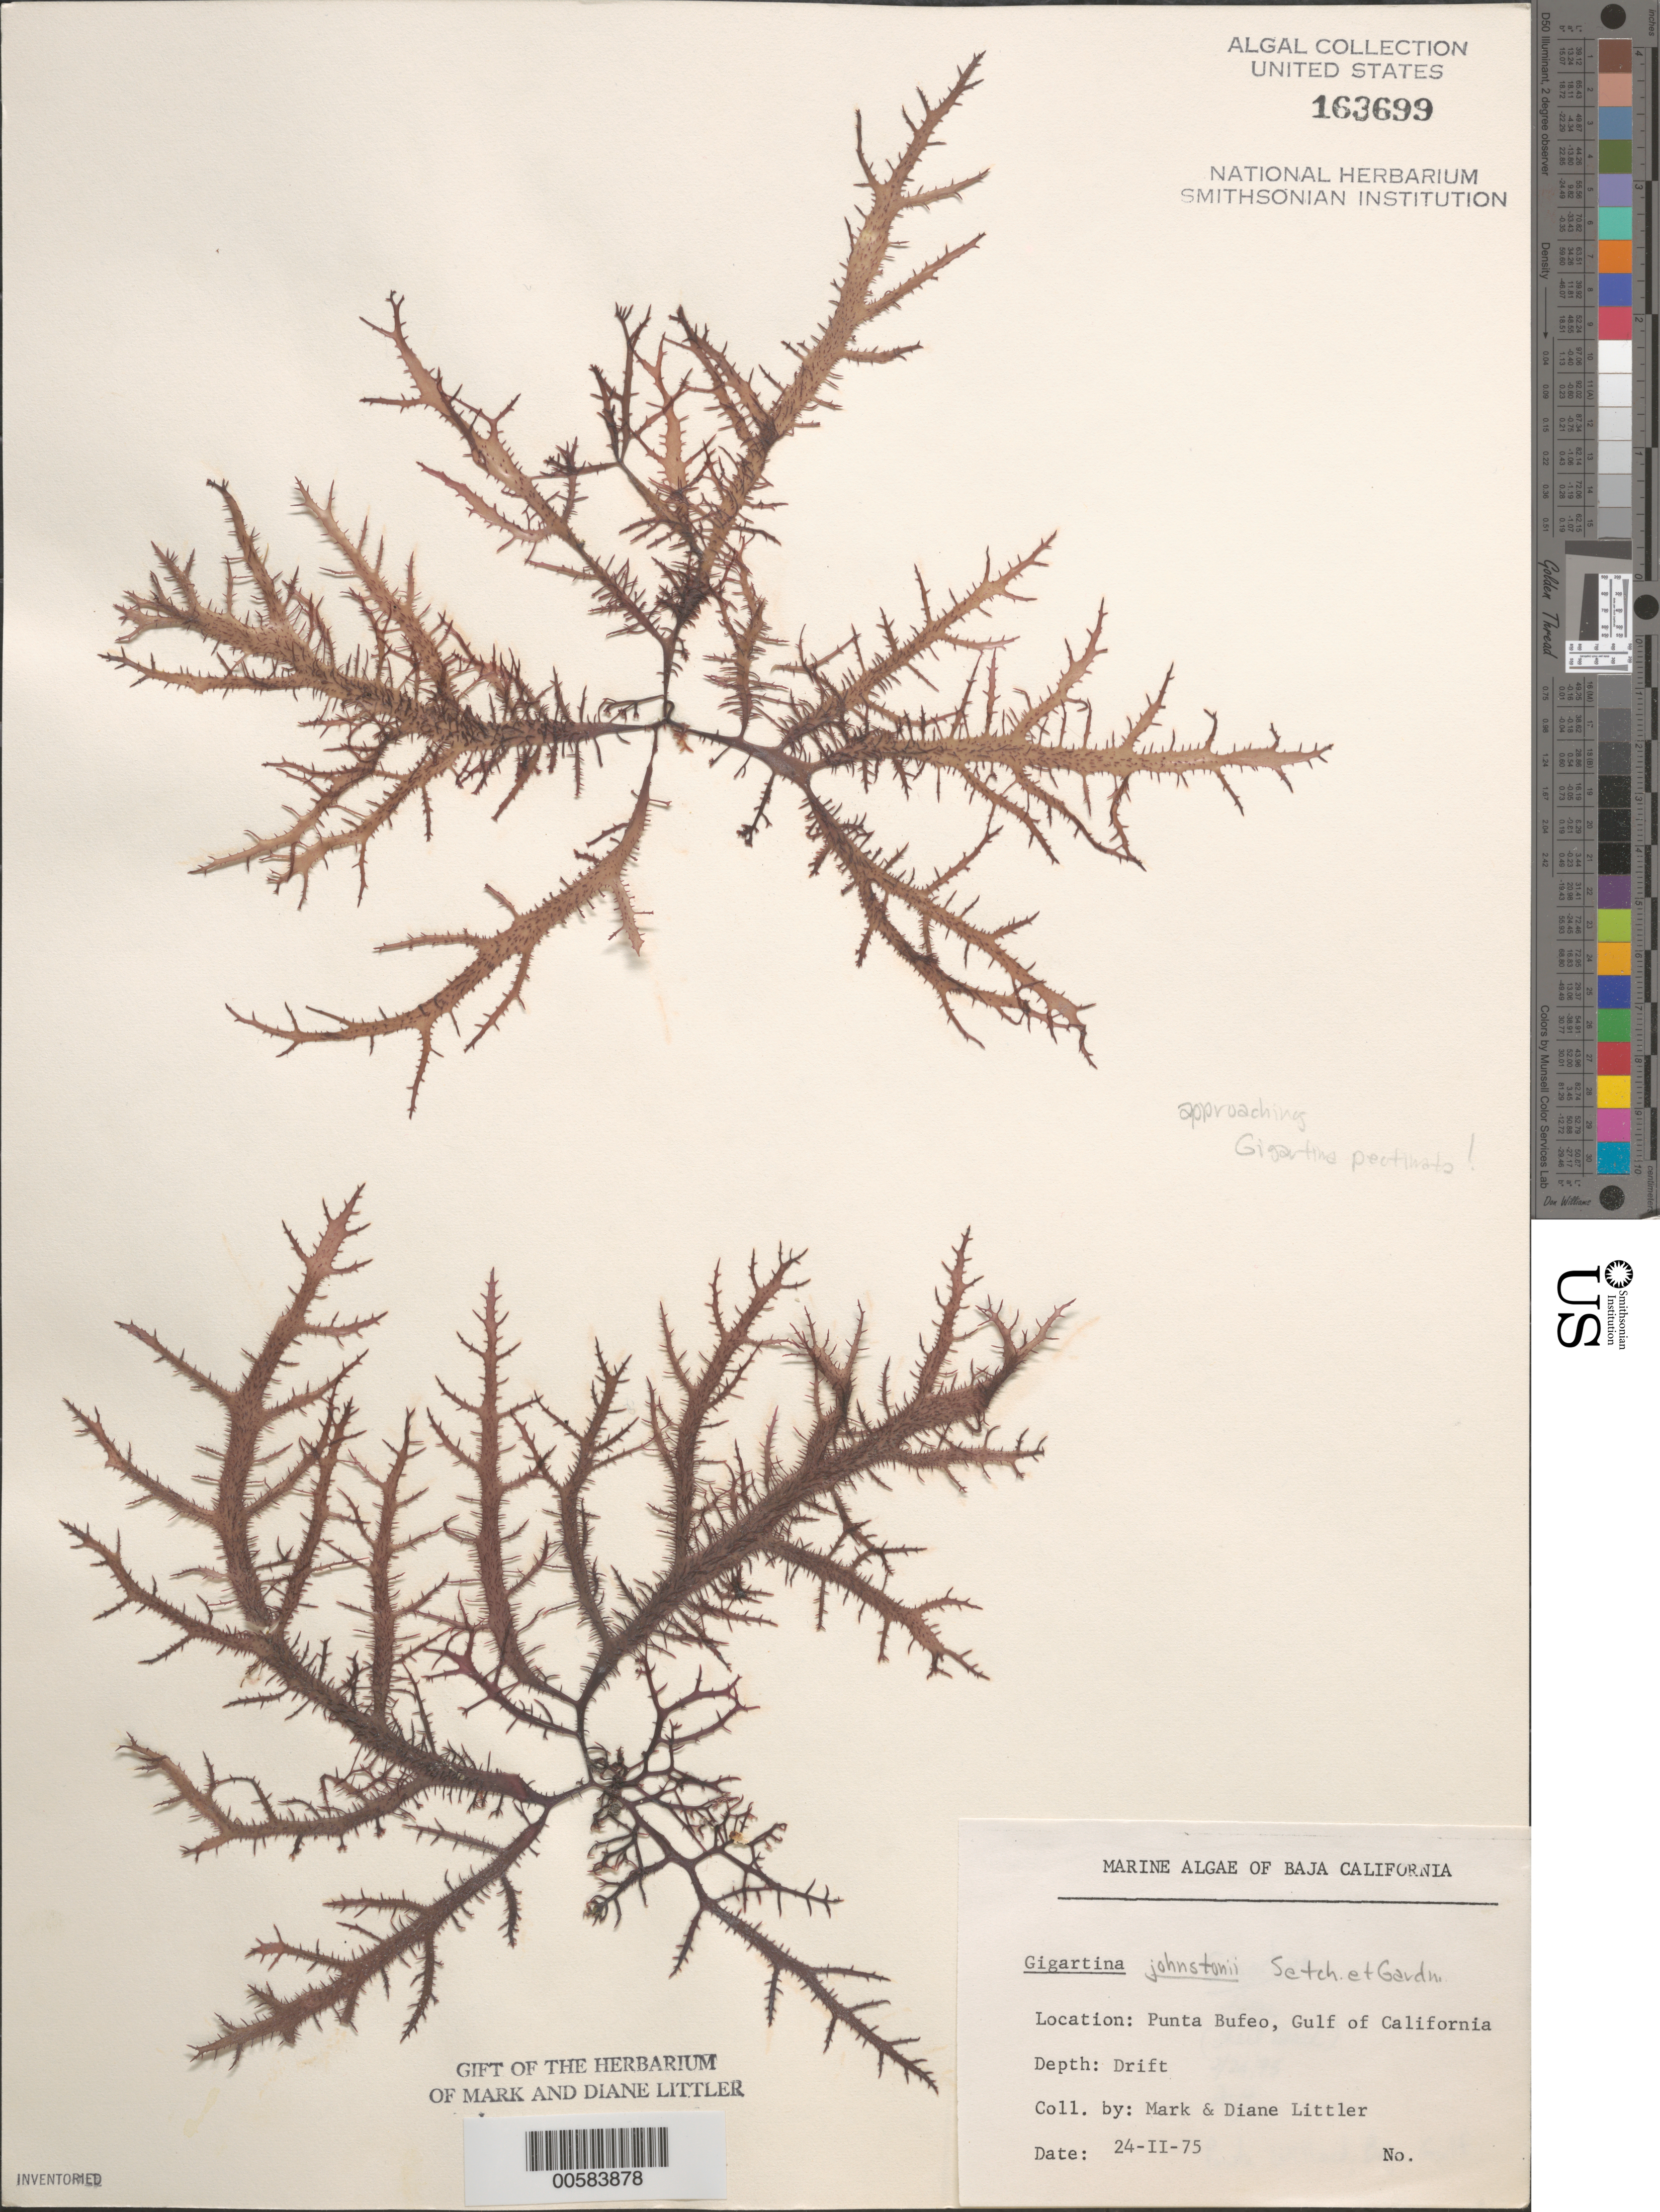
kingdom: Plantae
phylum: Rhodophyta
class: Florideophyceae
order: Gigartinales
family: Gigartinaceae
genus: Chondracanthus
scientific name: Chondracanthus squarrulosus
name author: (Setch. & N.L. Gardner) J.R. Hughey et al.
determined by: Algae name updating Project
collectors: M. M. Littler & D. S. Littler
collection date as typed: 24 Feb 1975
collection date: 1975-02-24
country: Mexico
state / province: Baja California Norte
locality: Punta Bufeo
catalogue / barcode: US 163699